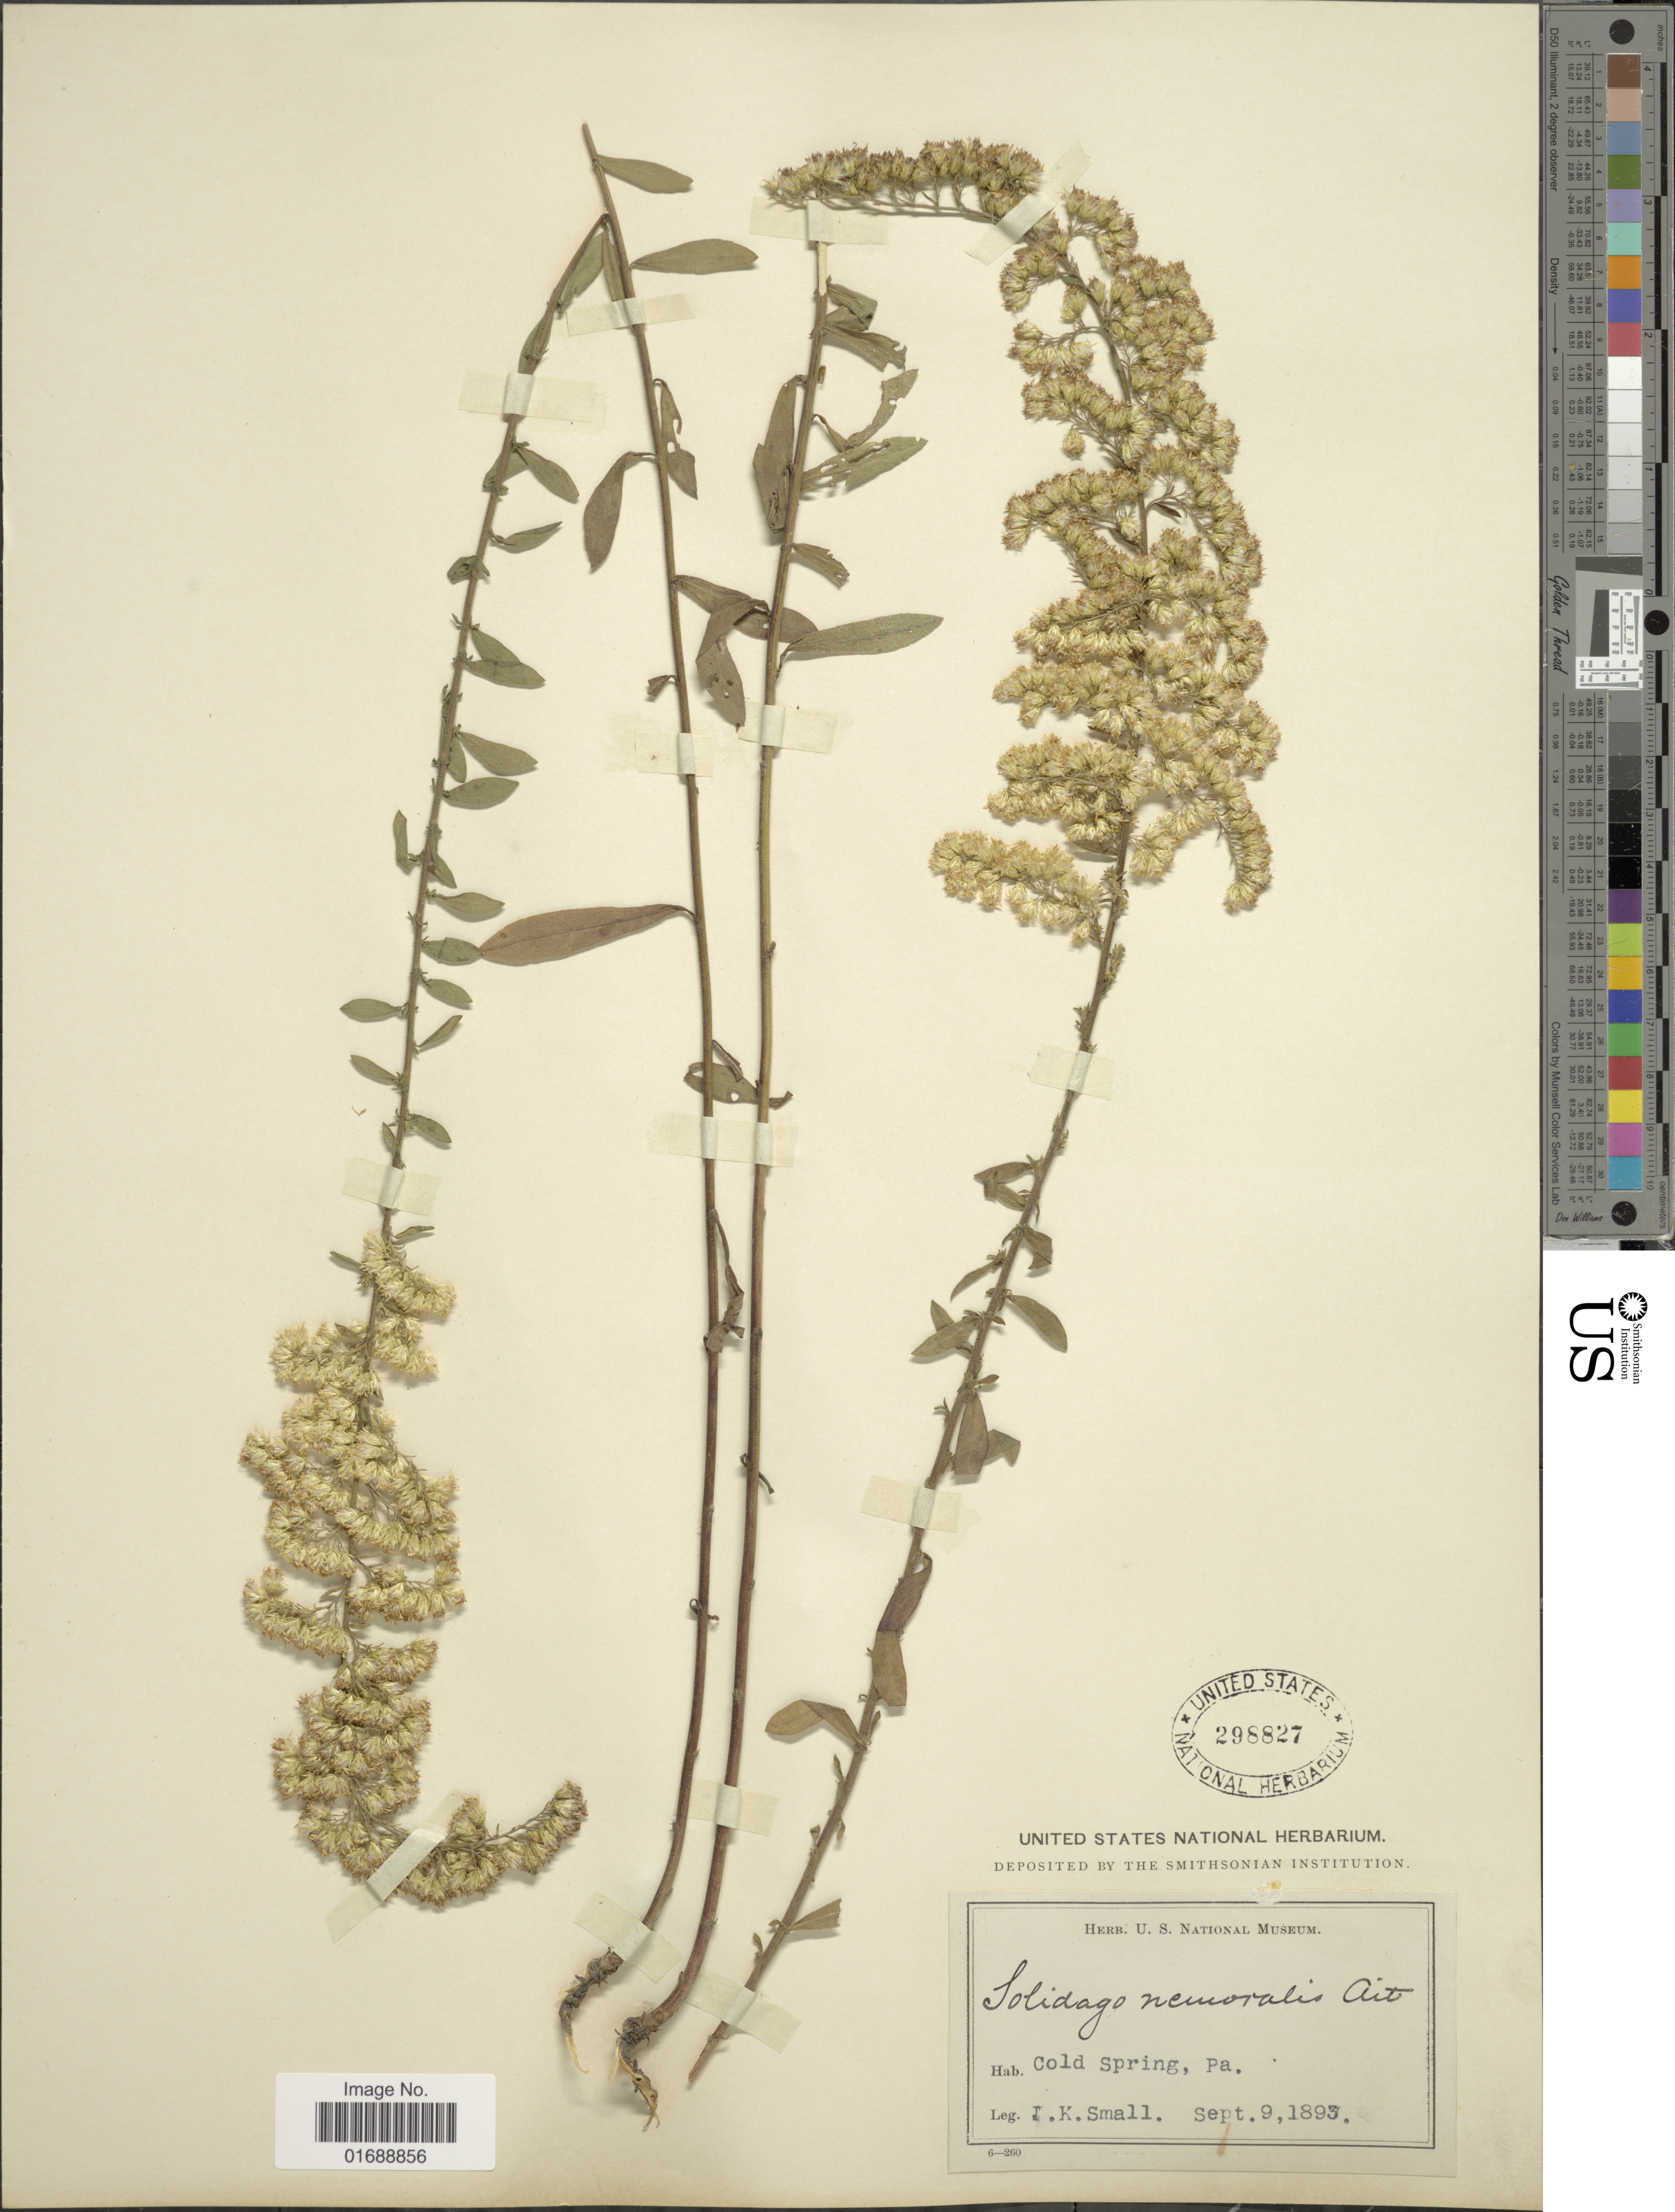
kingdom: Plantae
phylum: Tracheophyta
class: Magnoliopsida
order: Asterales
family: Asteraceae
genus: Solidago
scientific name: Solidago nemoralis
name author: Aiton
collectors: J. K. Small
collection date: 1893-09-09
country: United States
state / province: Pennsylvania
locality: Cold Springs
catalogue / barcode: US 298827